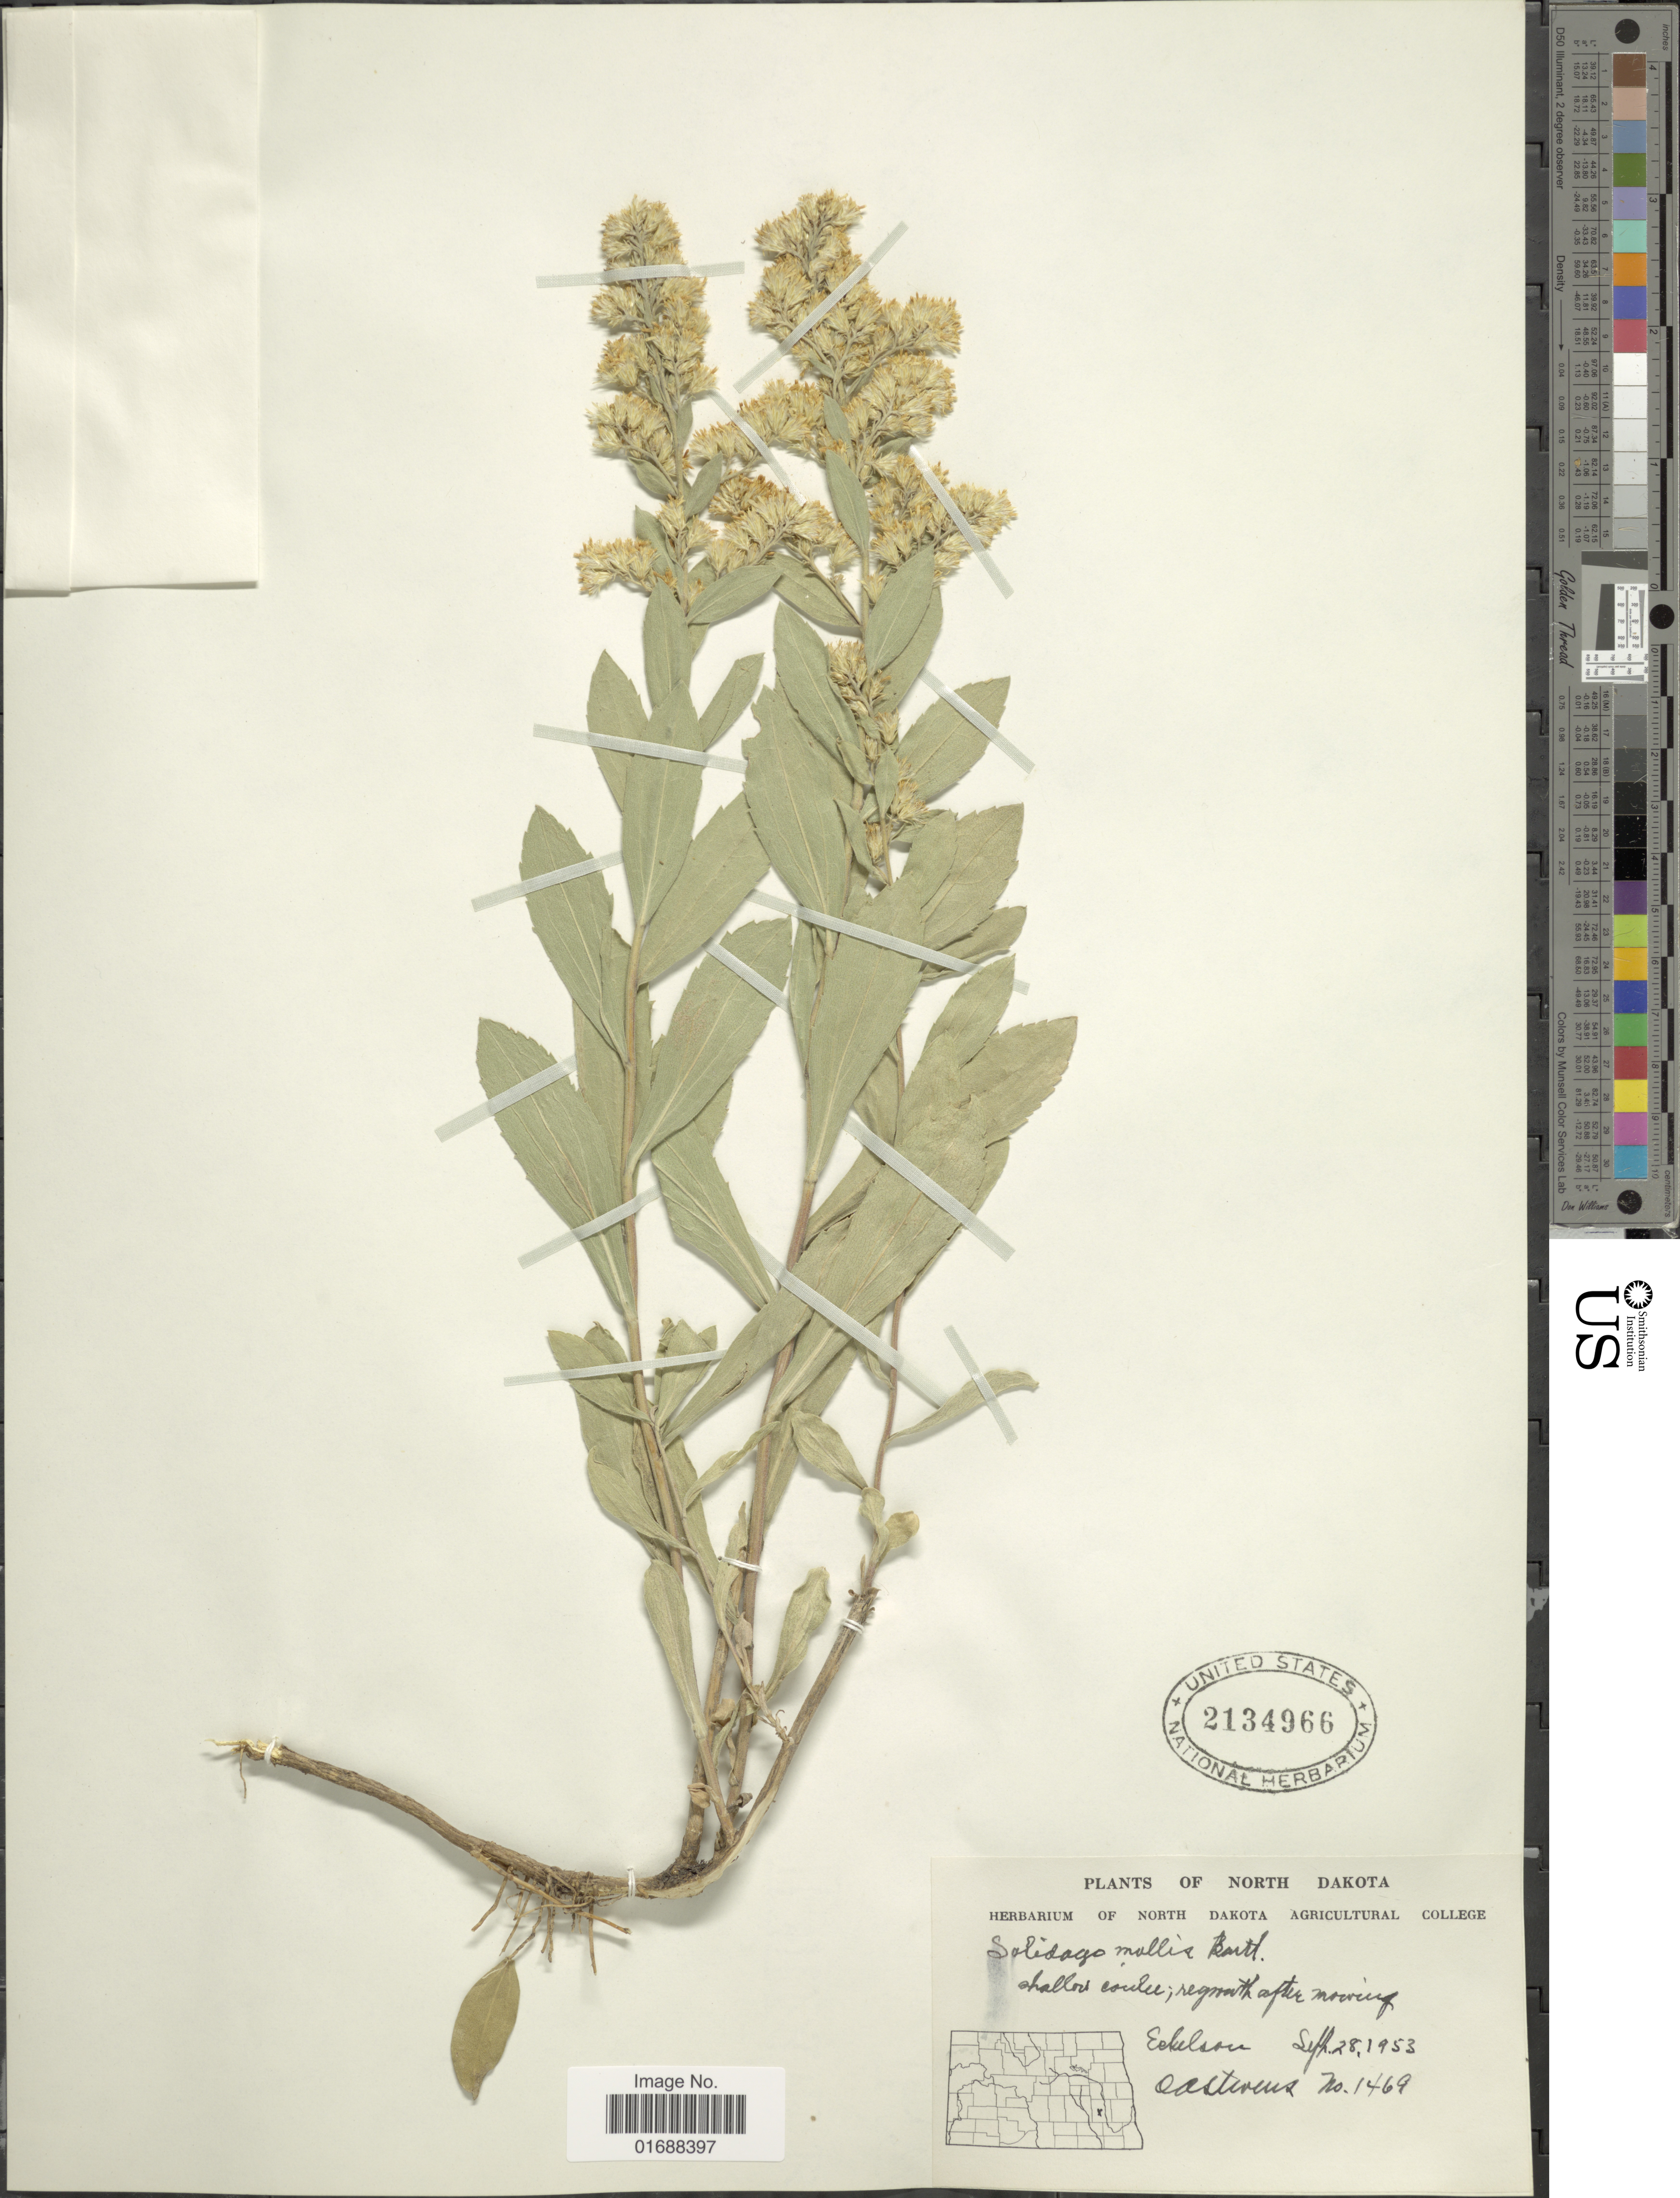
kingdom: Plantae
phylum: Tracheophyta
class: Magnoliopsida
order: Asterales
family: Asteraceae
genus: Solidago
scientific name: Solidago mollis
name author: Bartl.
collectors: O. A. Stevens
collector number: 1469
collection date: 1953-09-28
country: United States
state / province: North Dakota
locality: Eckelson.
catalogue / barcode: US 2134966